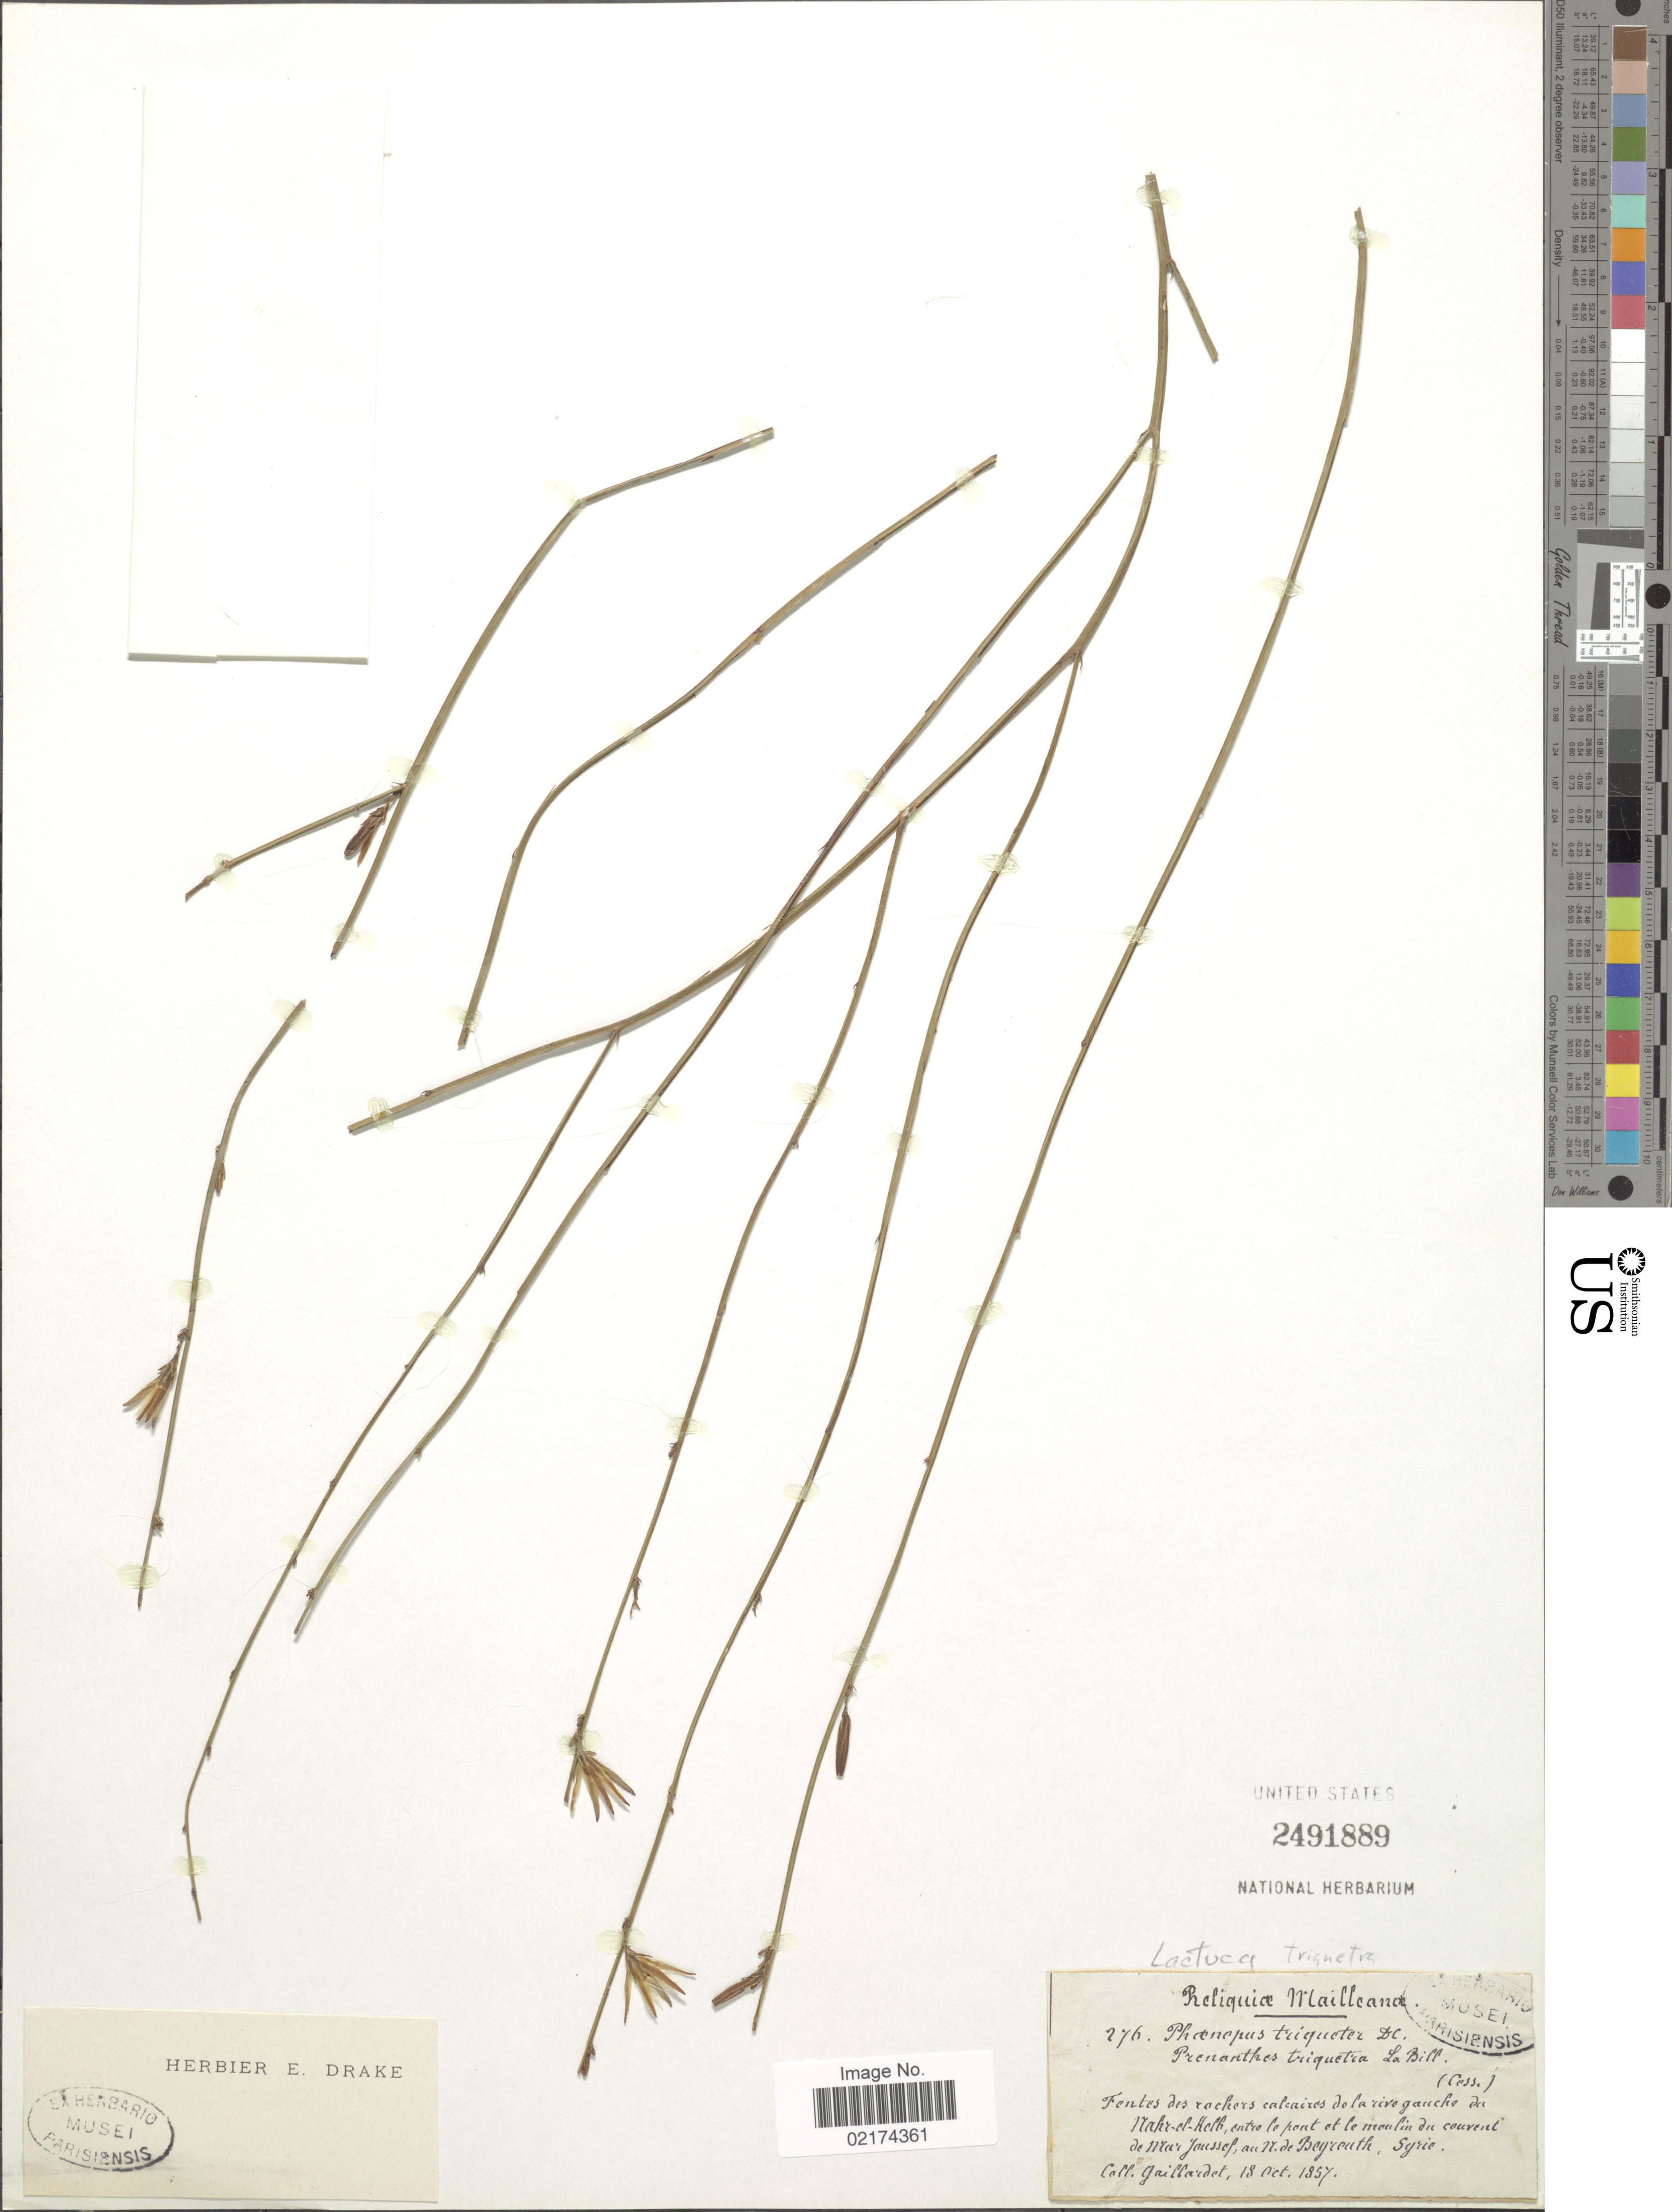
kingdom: Plantae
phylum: Tracheophyta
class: Magnoliopsida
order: Asterales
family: Asteraceae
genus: Lactuca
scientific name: Lactuca triquetra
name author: (Labill.) Boiss.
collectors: Gaillardot, --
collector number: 276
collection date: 1857-10-18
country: Syria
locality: Nahr-el-Kelb, entre le pontet le moulin du canvent de Mar Jaussef, au N de Beyrouth [interpreted]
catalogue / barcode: US 2491889